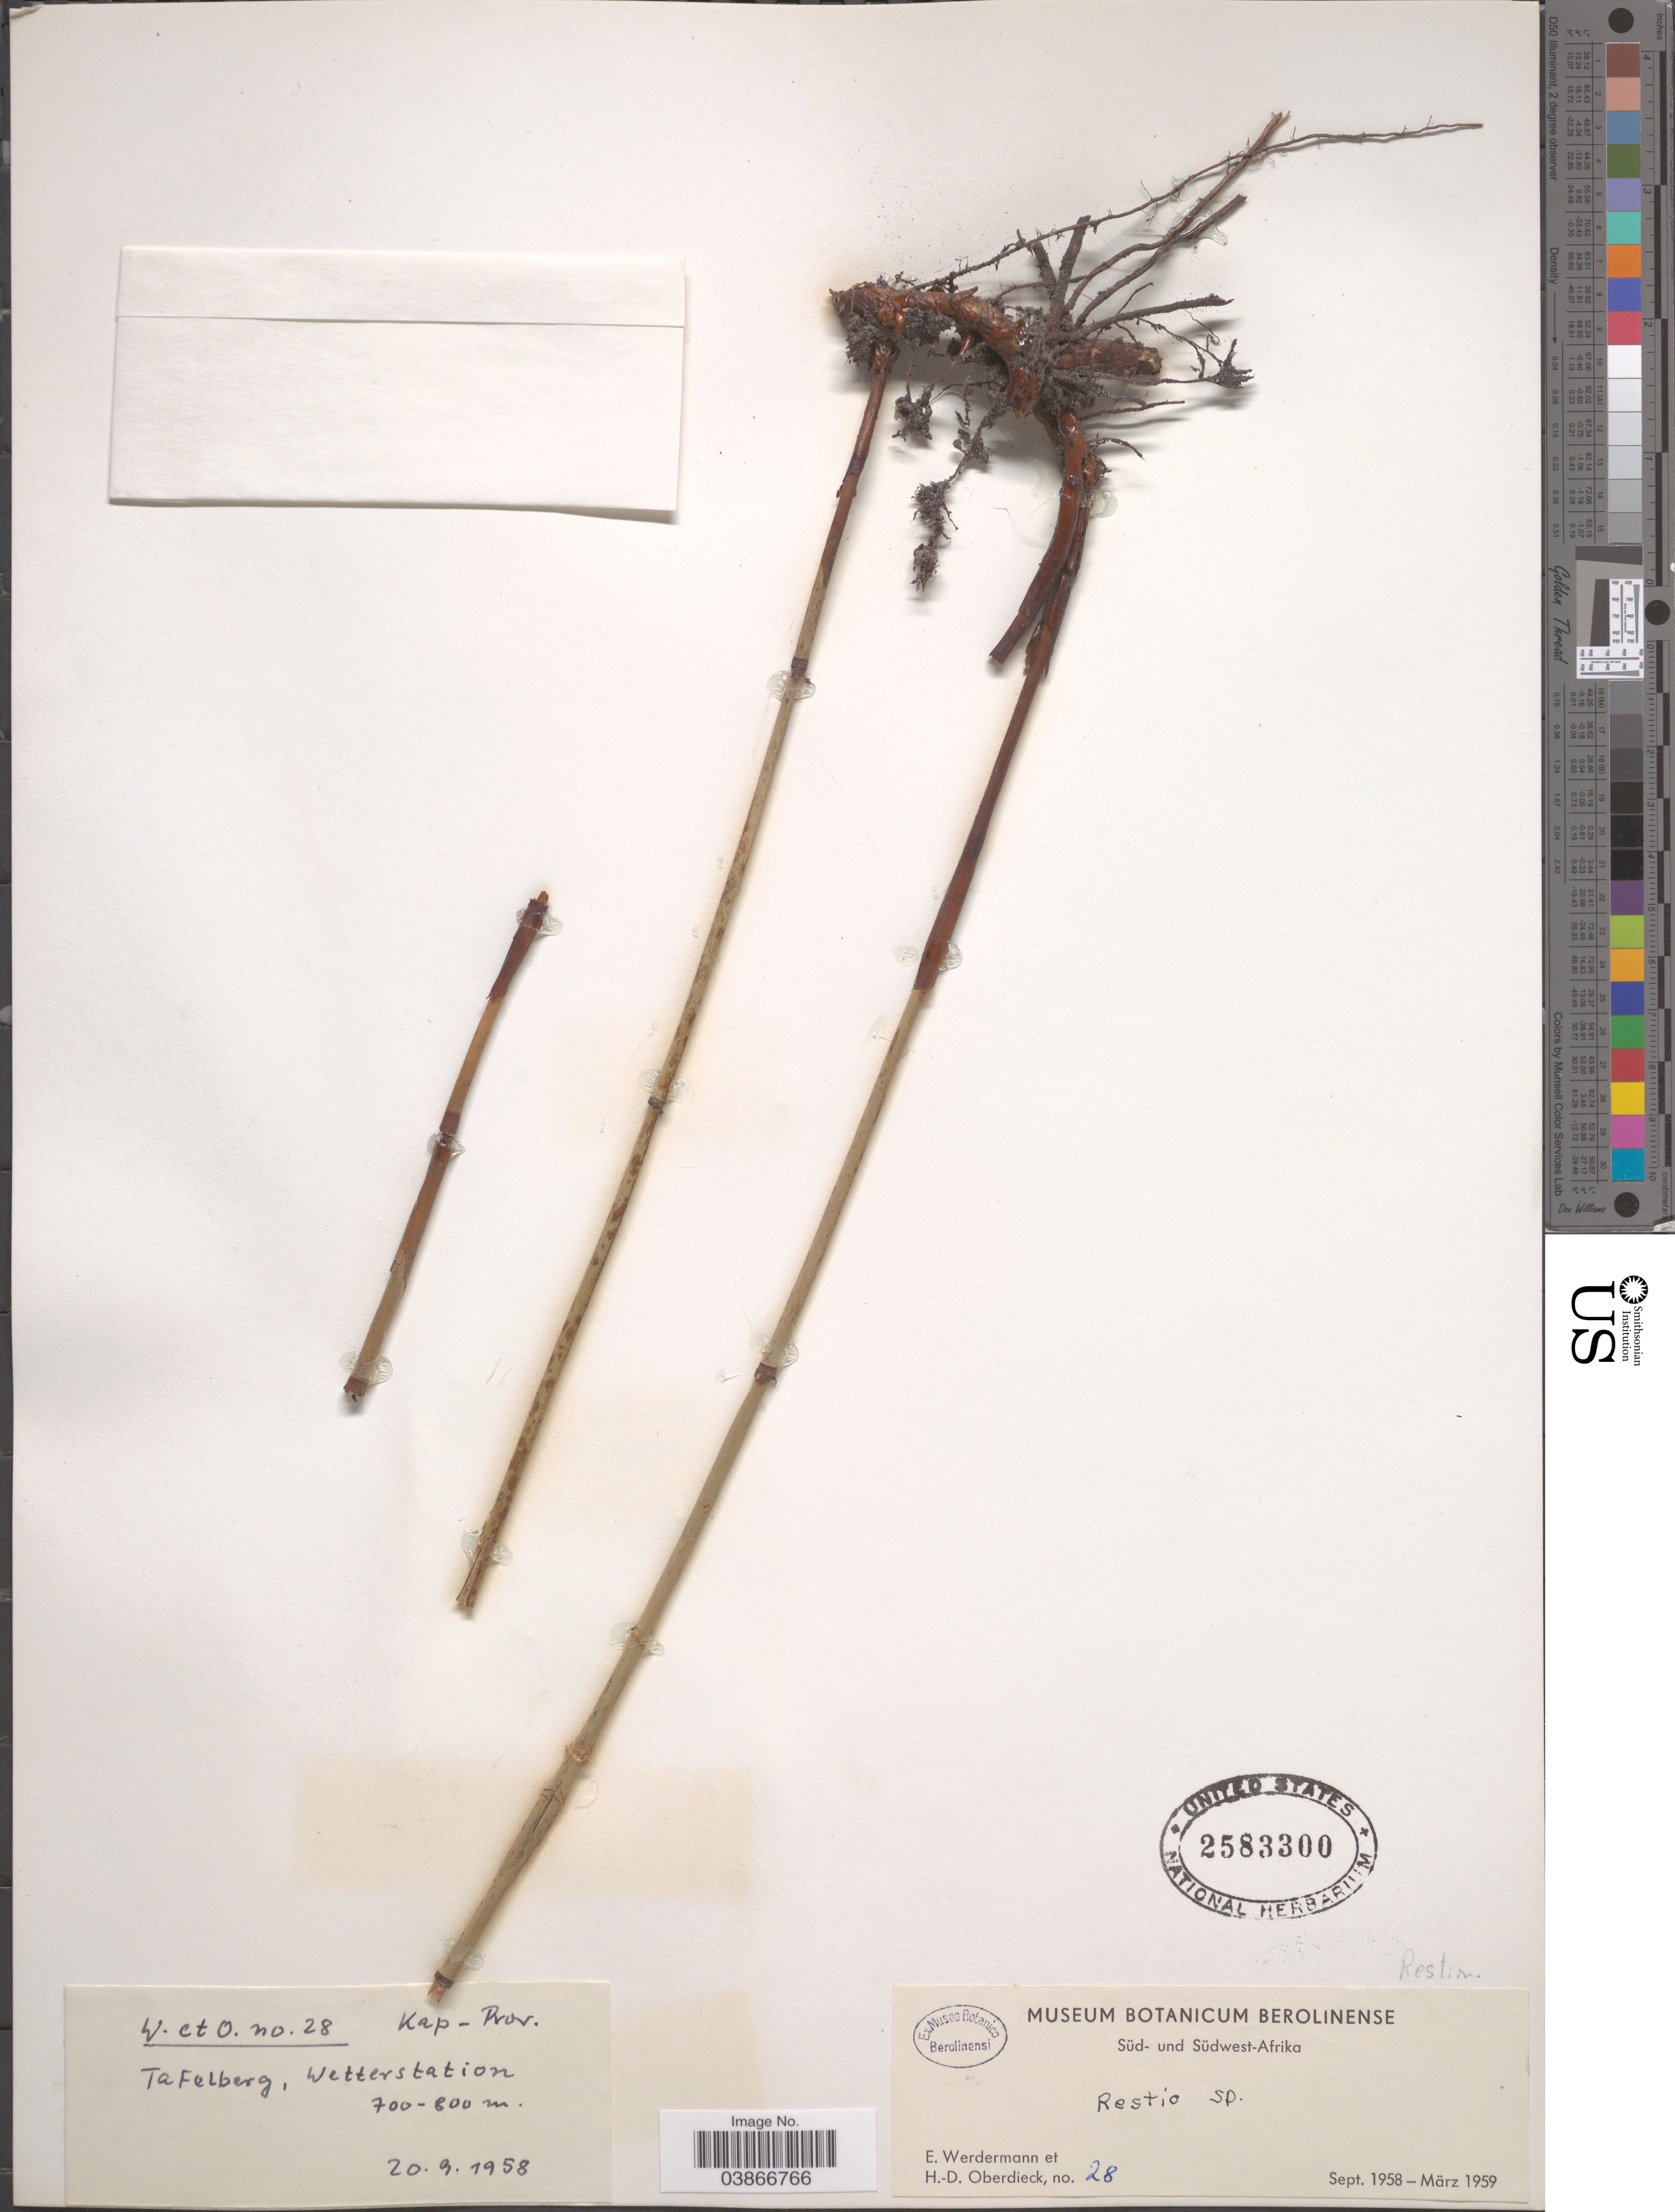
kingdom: Plantae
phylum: Tracheophyta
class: Liliopsida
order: Poales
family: Restionaceae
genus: Restio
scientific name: Restio sp.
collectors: E. Werdermann & H. Oberdieck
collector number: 28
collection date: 1958-09-20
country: South Africa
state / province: Western Cape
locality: Kap-Prov. Tafelberg, Wetterstation.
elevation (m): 700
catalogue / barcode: US 2583300